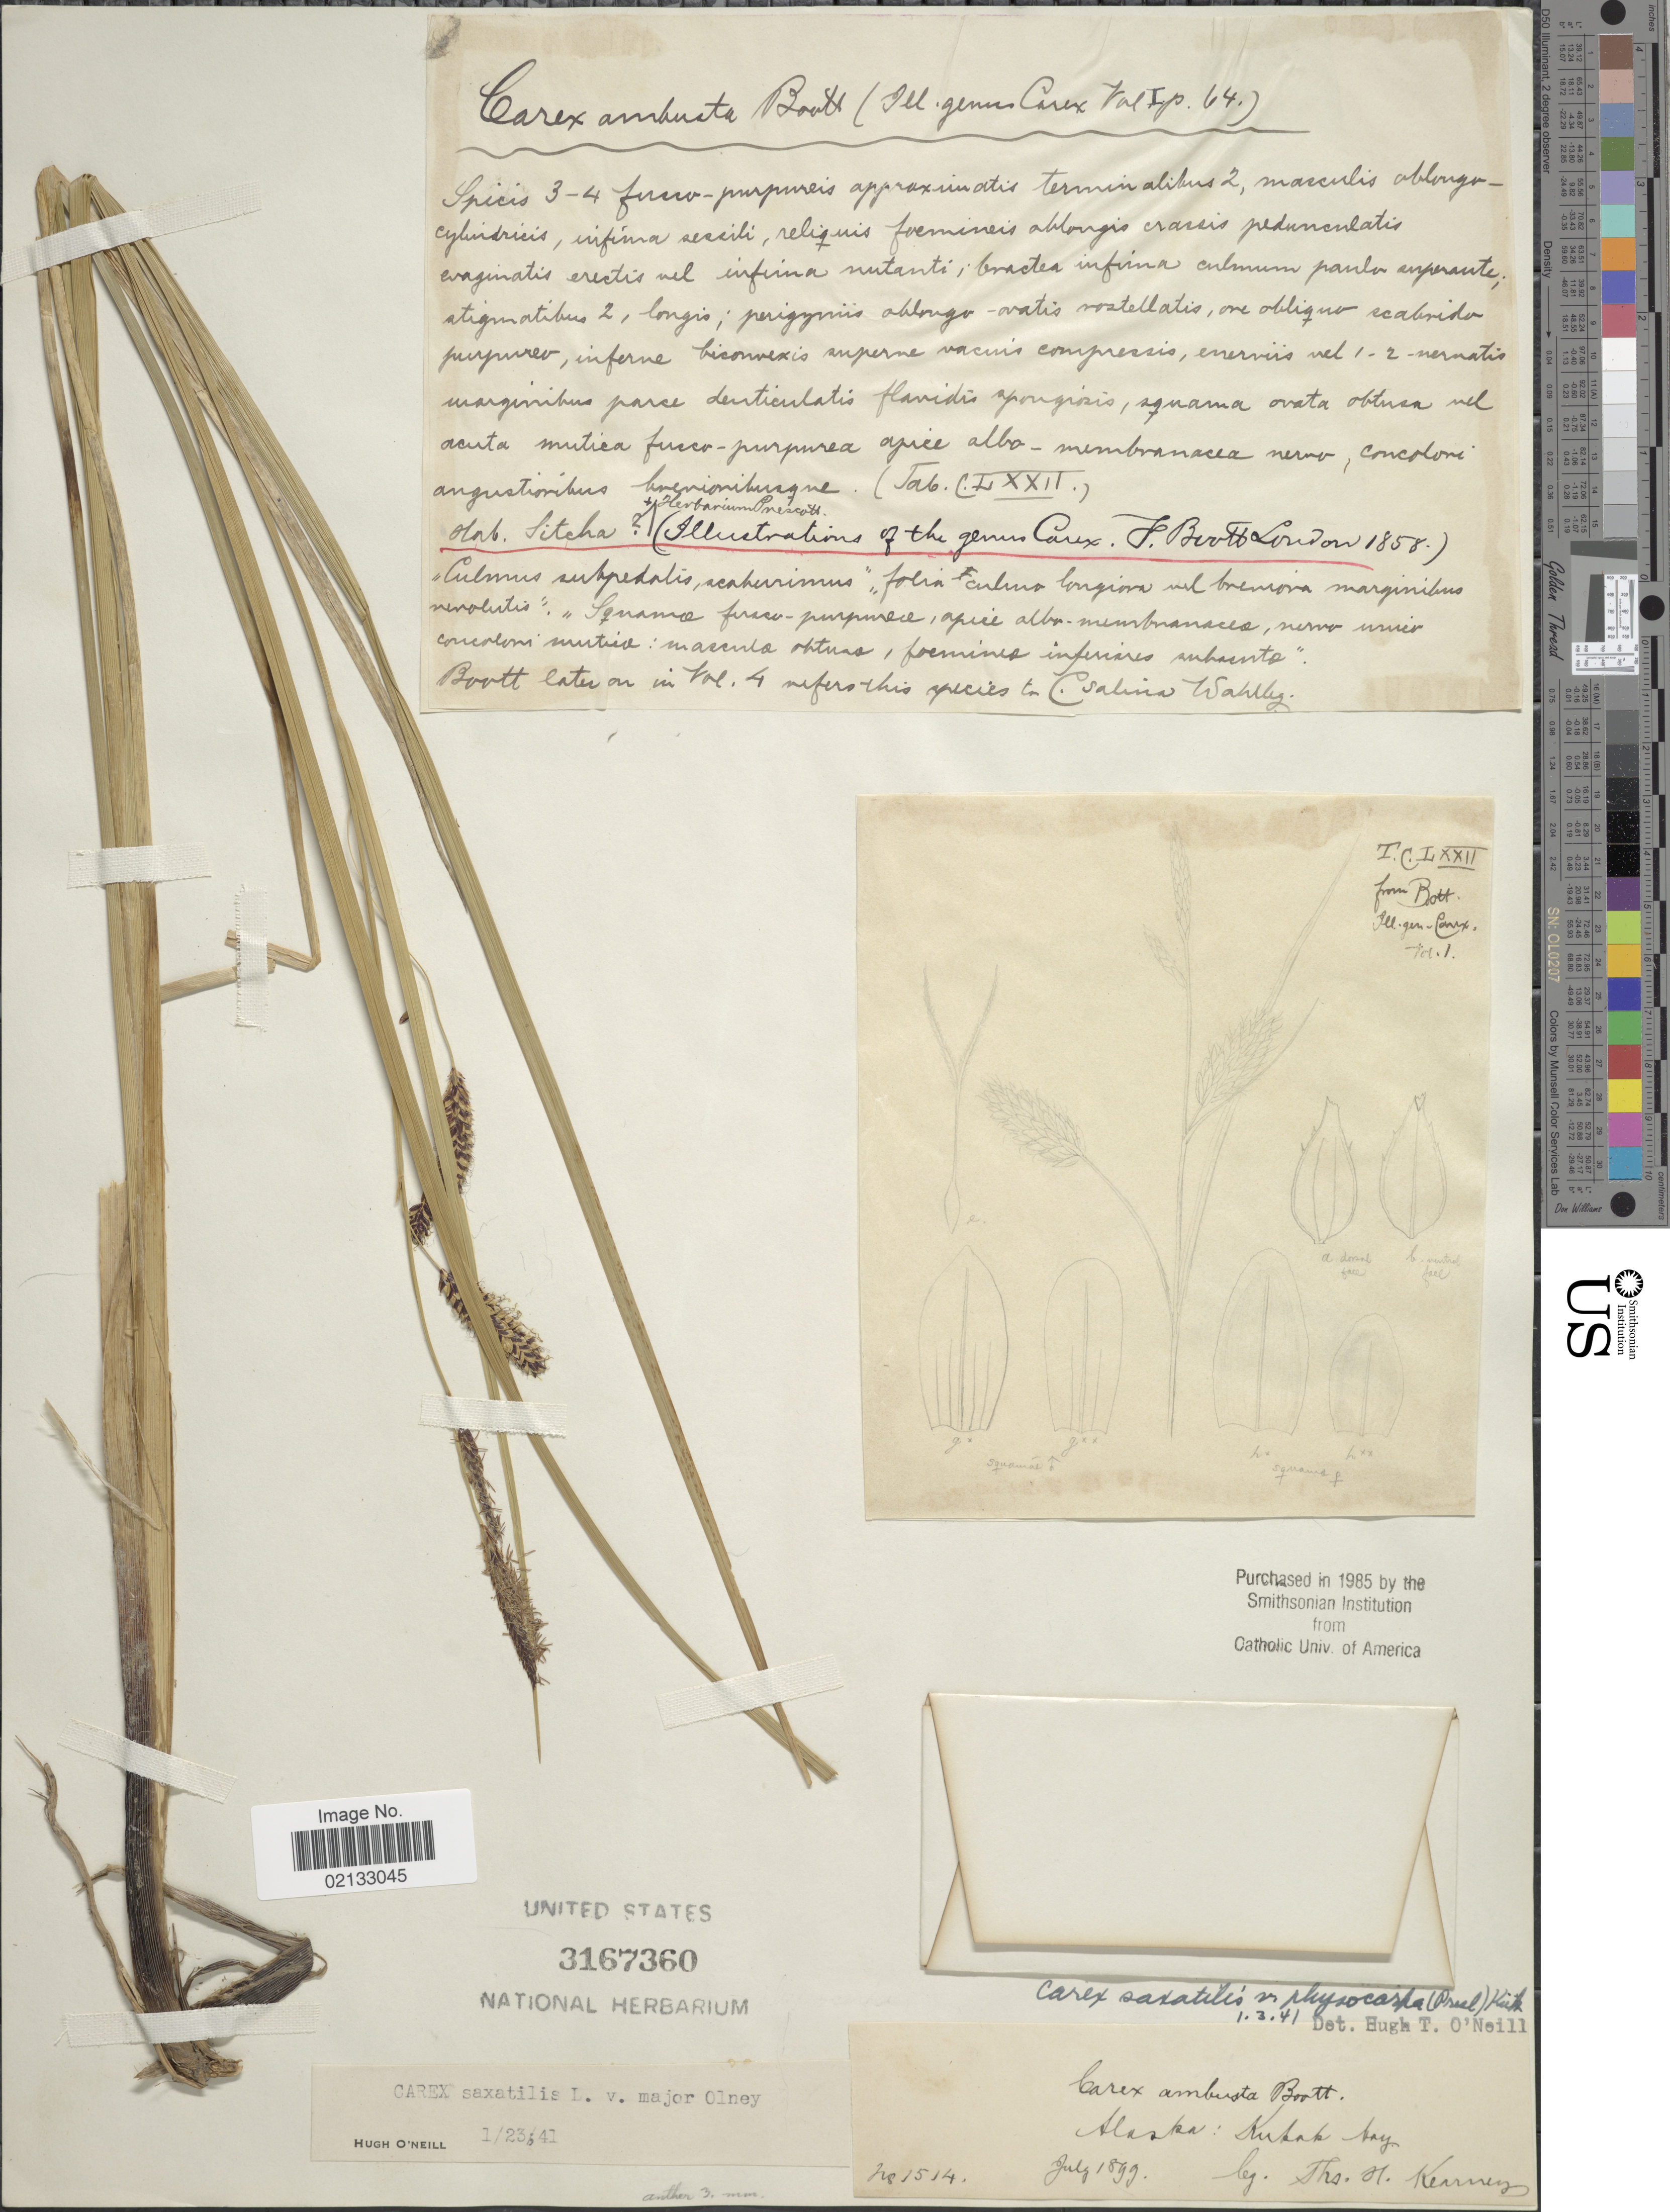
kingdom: Plantae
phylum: Tracheophyta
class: Liliopsida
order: Poales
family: Cyperaceae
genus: Carex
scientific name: Carex saxatilis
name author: L.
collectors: T. H. Kearney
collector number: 1514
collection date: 1899-07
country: United States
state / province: Alaska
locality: Kukak bay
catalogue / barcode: US 3167360